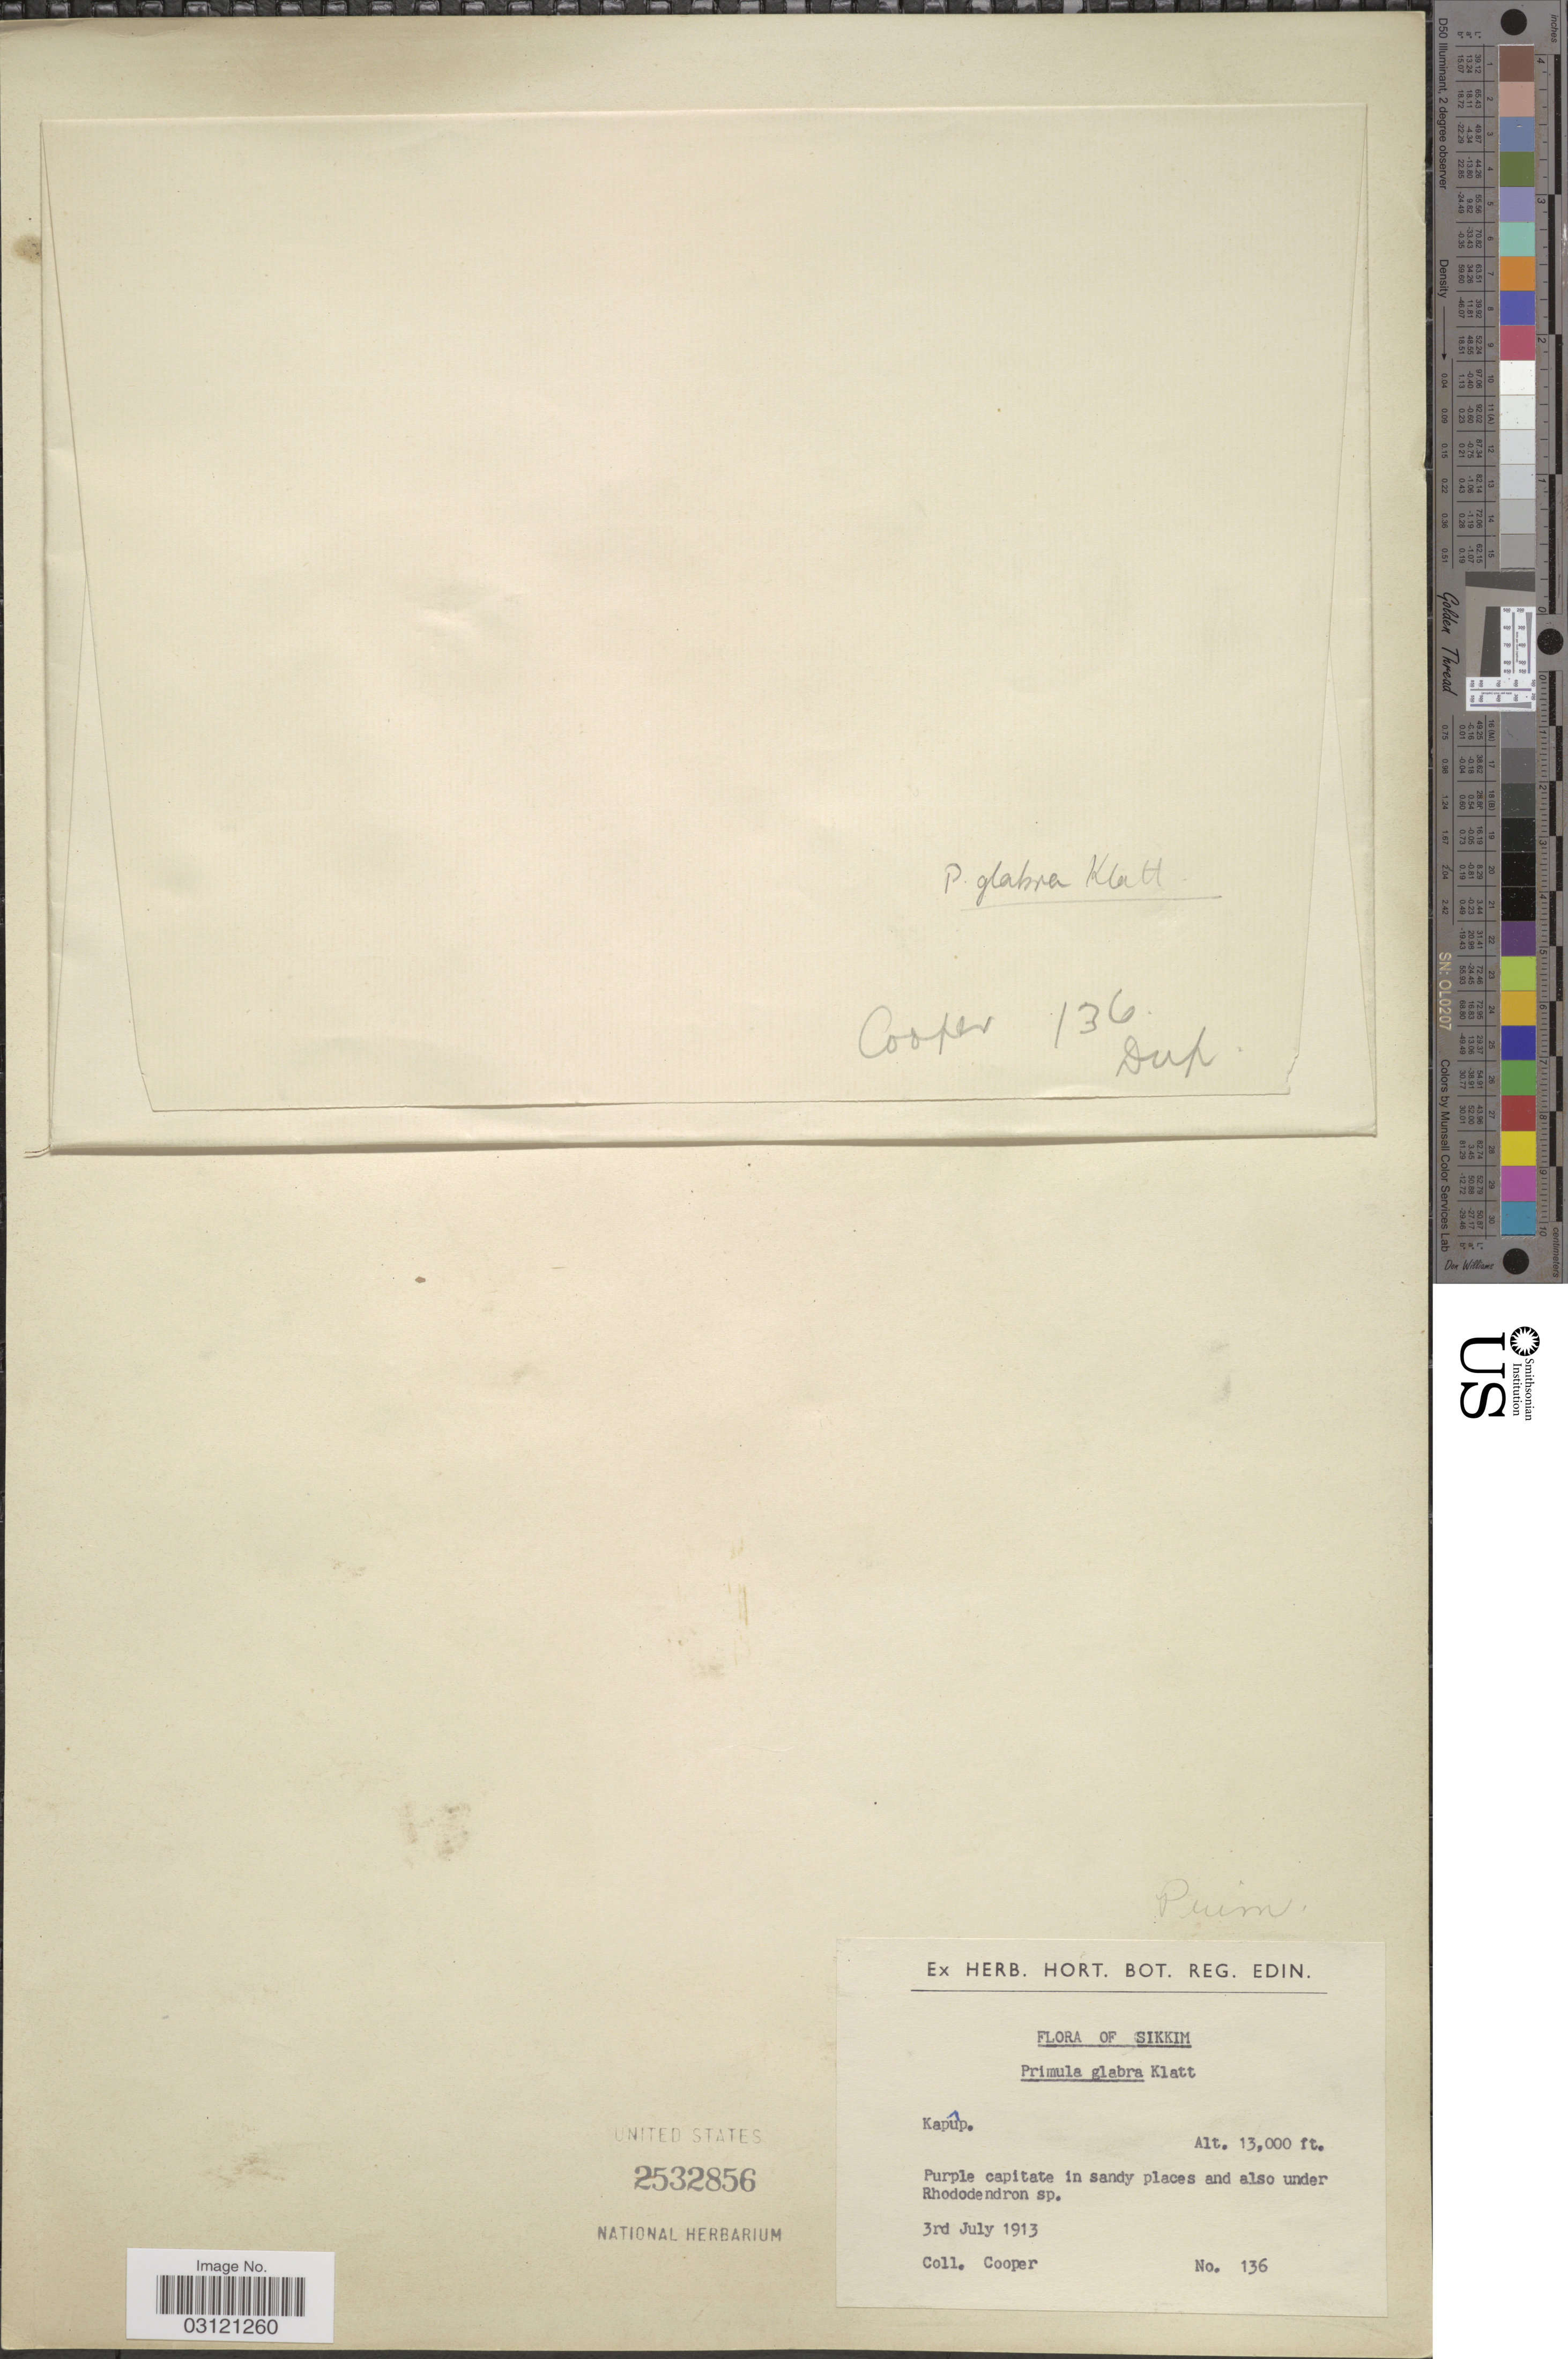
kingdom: Plantae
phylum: Tracheophyta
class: Magnoliopsida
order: Ericales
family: Primulaceae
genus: Primula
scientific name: Primula glabra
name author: Klatt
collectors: -. Cooper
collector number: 136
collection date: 1913-07-03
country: India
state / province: Sikkim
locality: Sikkim, Kapûp.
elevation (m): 3962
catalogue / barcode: US 2532856